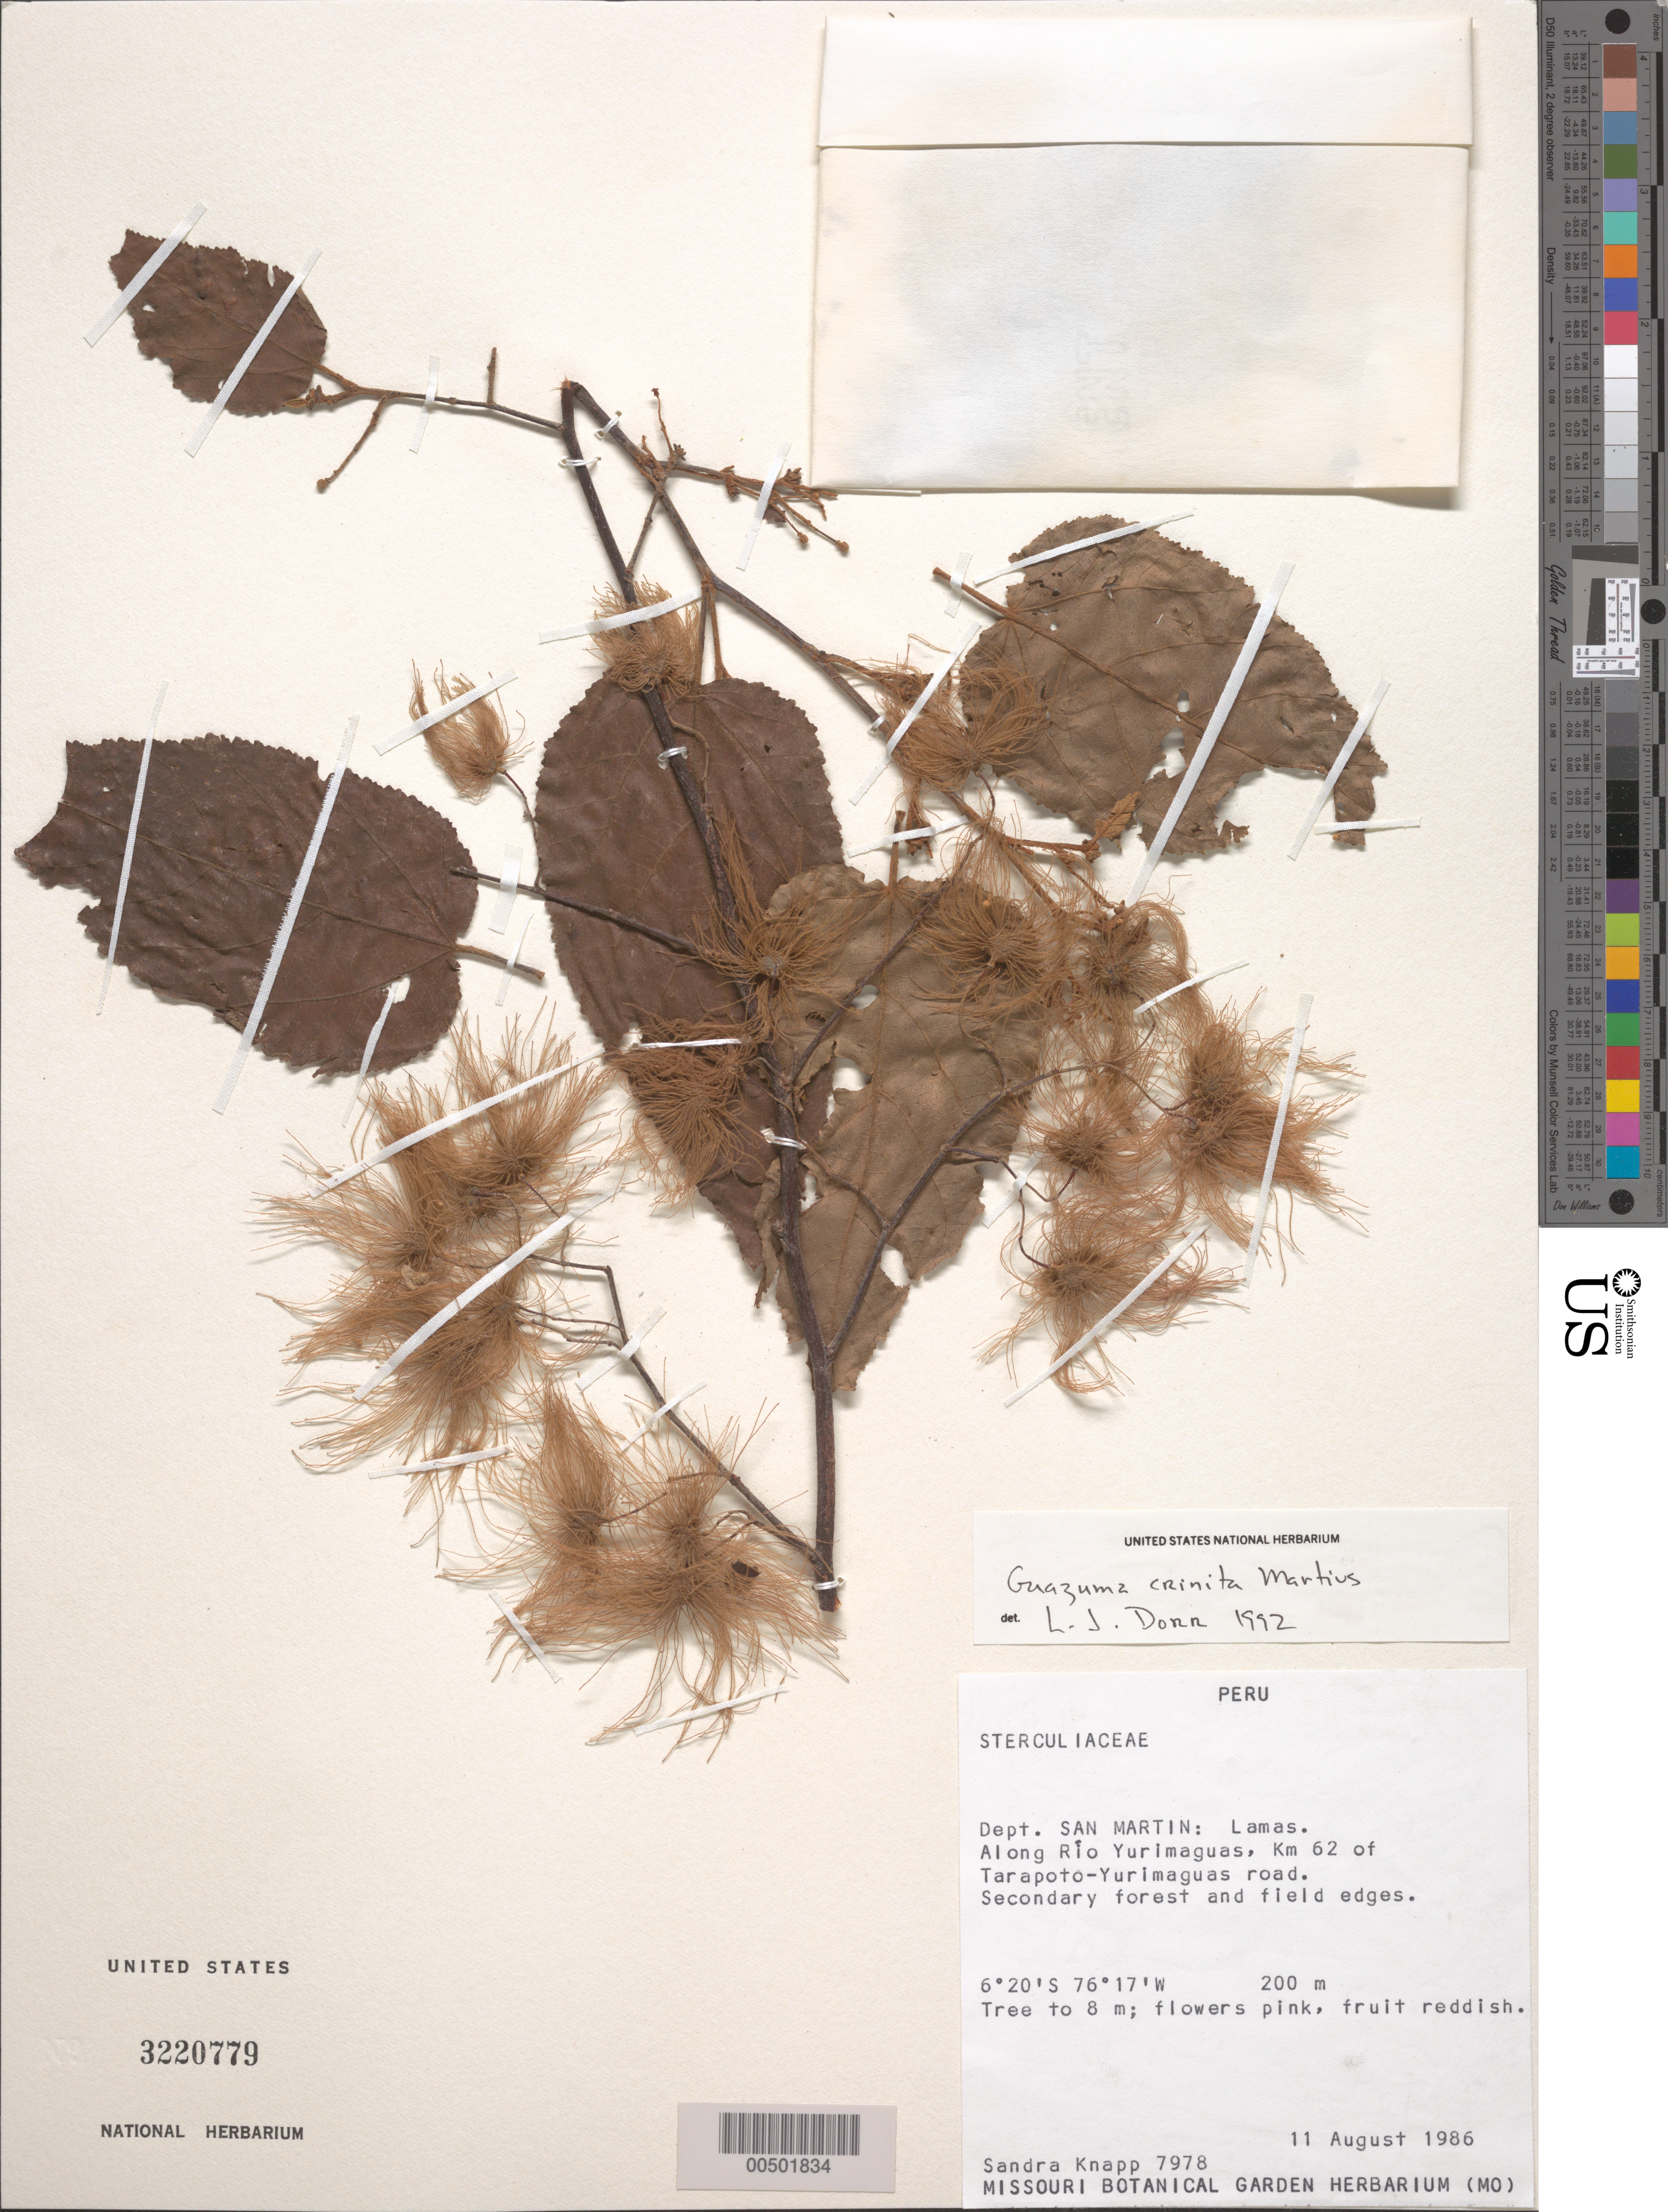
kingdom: Plantae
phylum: Tracheophyta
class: Magnoliopsida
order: Malvales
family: Malvaceae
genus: Guazuma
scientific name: Guazuma crinita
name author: Mart.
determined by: Dorr, L. J., (BOT), Smithsonian Institution - National Museum of Natural History (UNITED STATES)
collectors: S. Knapp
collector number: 7978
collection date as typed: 11 Aug 1986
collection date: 1986-08-11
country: Peru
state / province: San Martín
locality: Lamas. Along Río Yurimaguas, km 62 of Tarapoto - Yurimangas road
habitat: Secondary forest and field edges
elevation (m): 200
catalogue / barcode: US 3220779